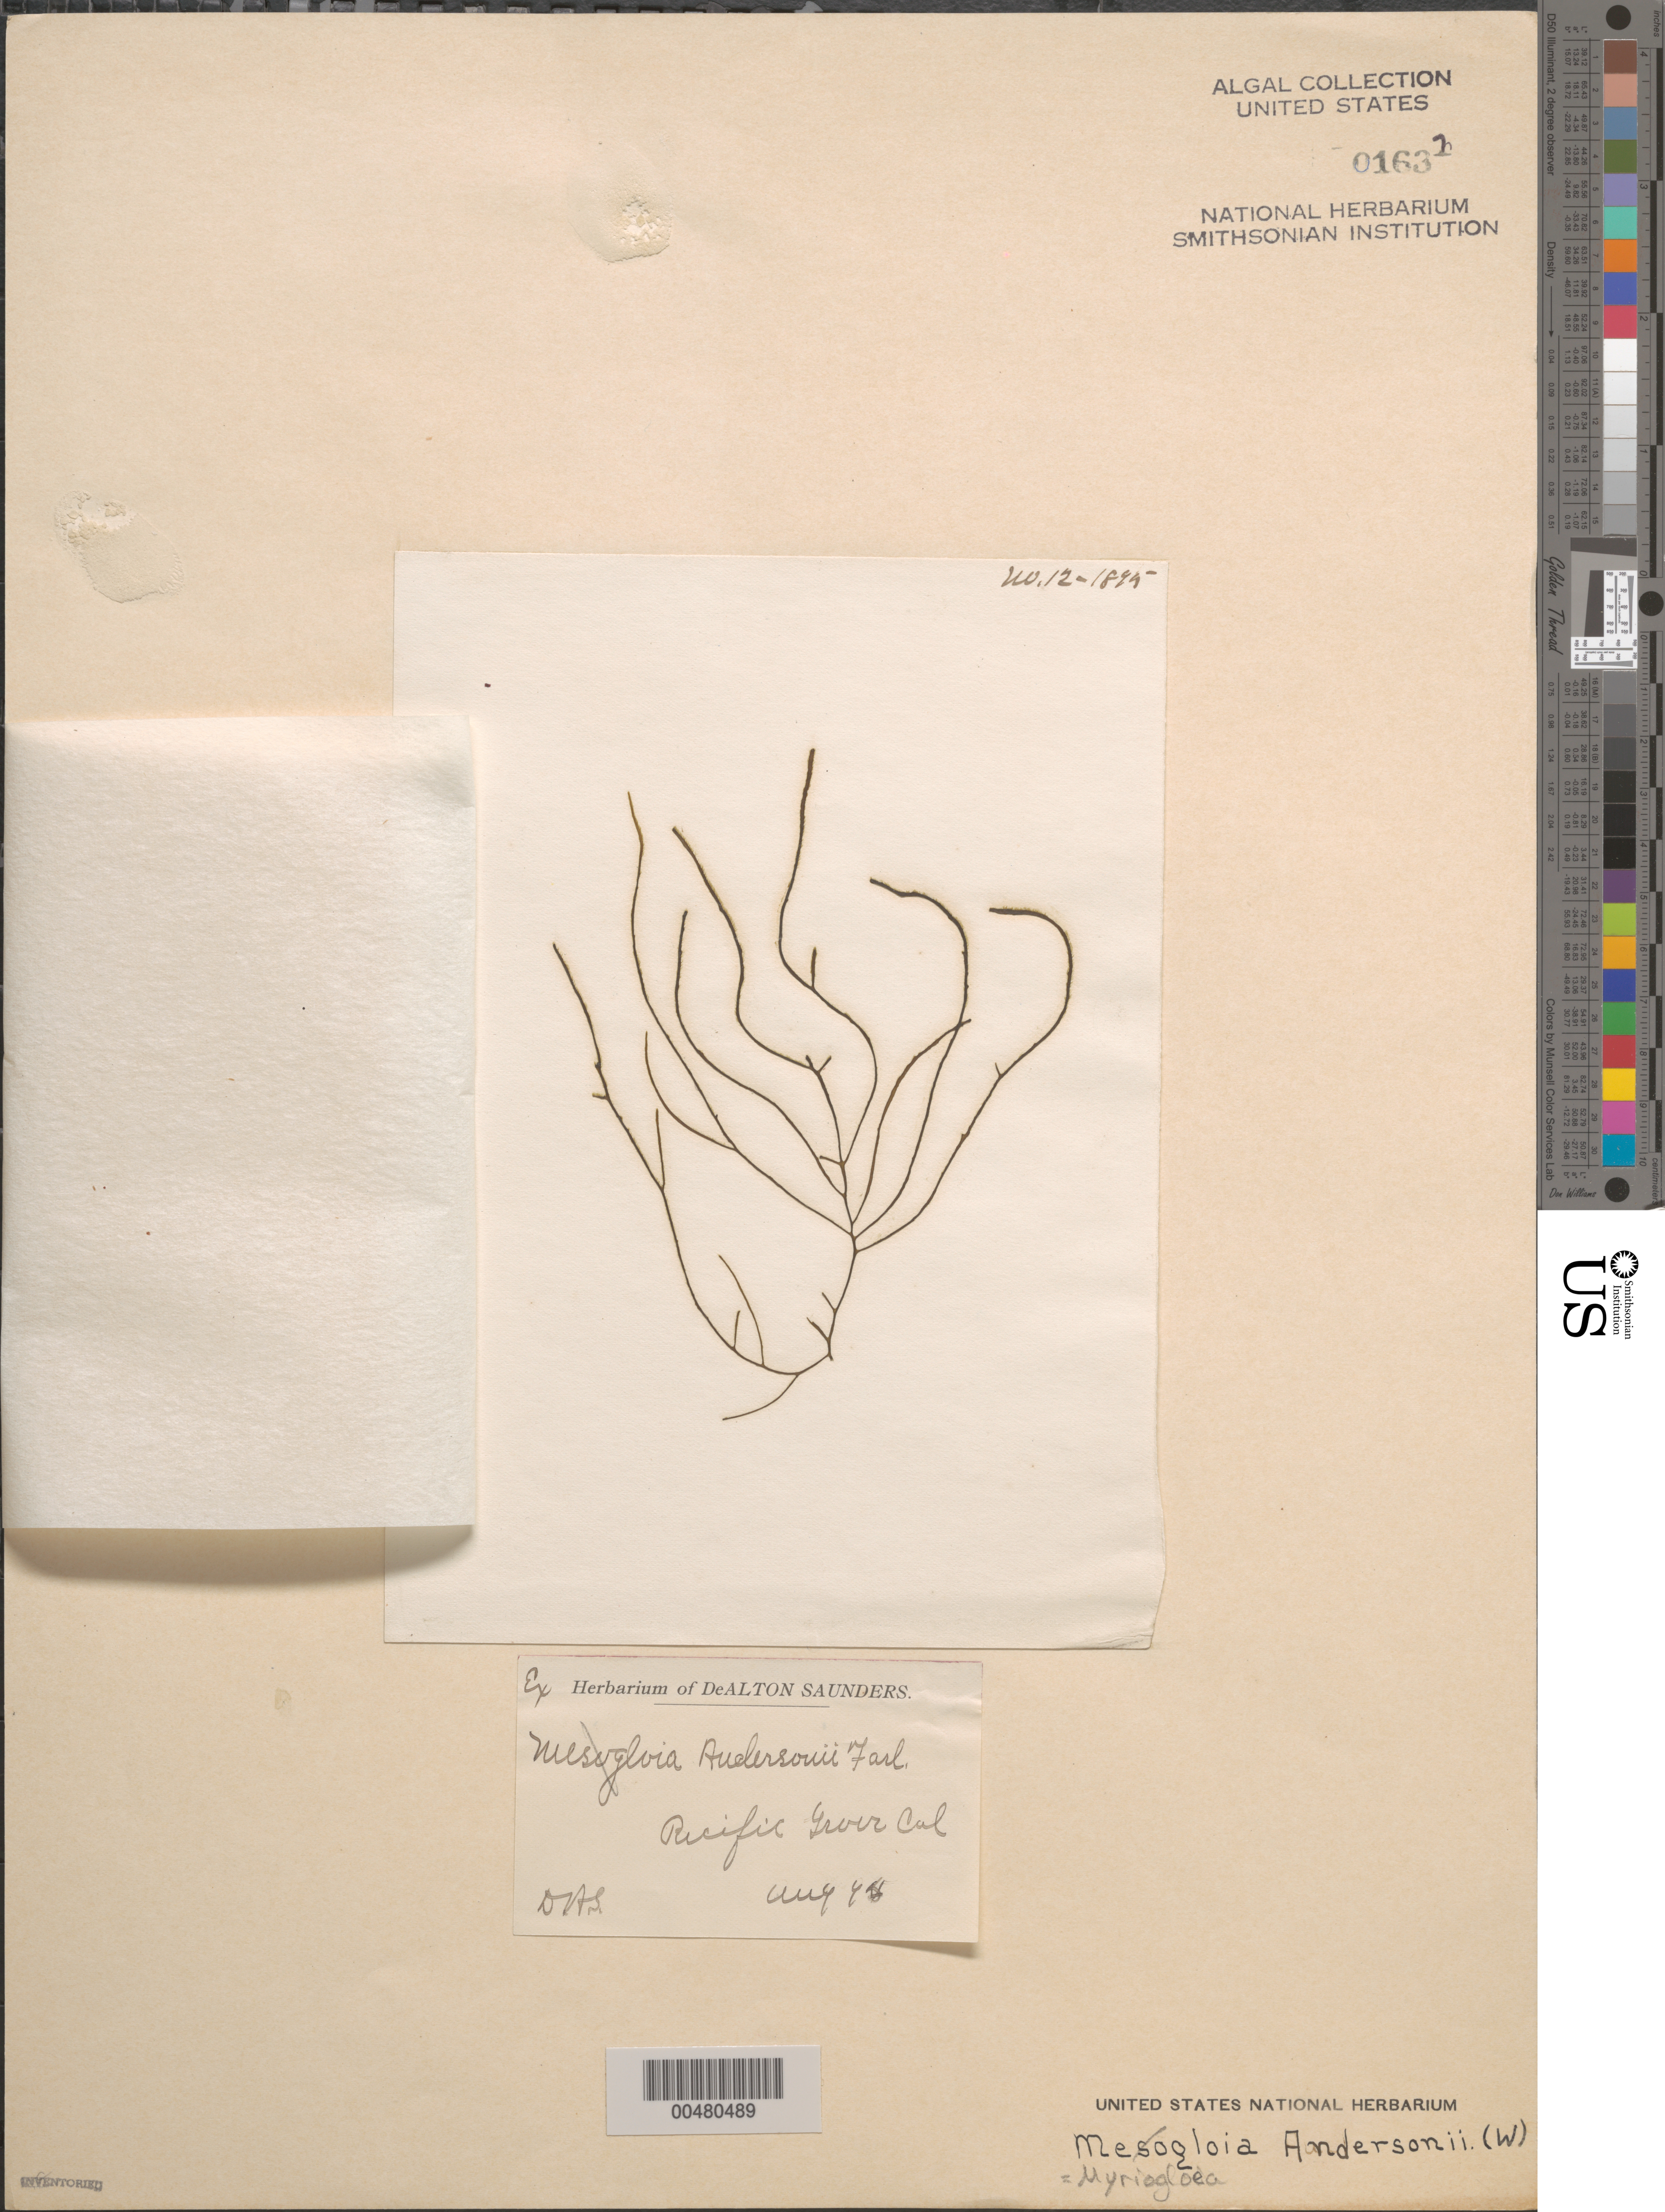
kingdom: Chromista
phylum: Ochrophyta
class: Phaeophyceae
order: Ectocarpales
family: Chordariaceae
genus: Haplogloia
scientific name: Haplogloia andersonii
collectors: D. Saunders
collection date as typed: Aug 1894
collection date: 1894-08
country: United States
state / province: California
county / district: Monterey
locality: Pacific Grove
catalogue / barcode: US 1631